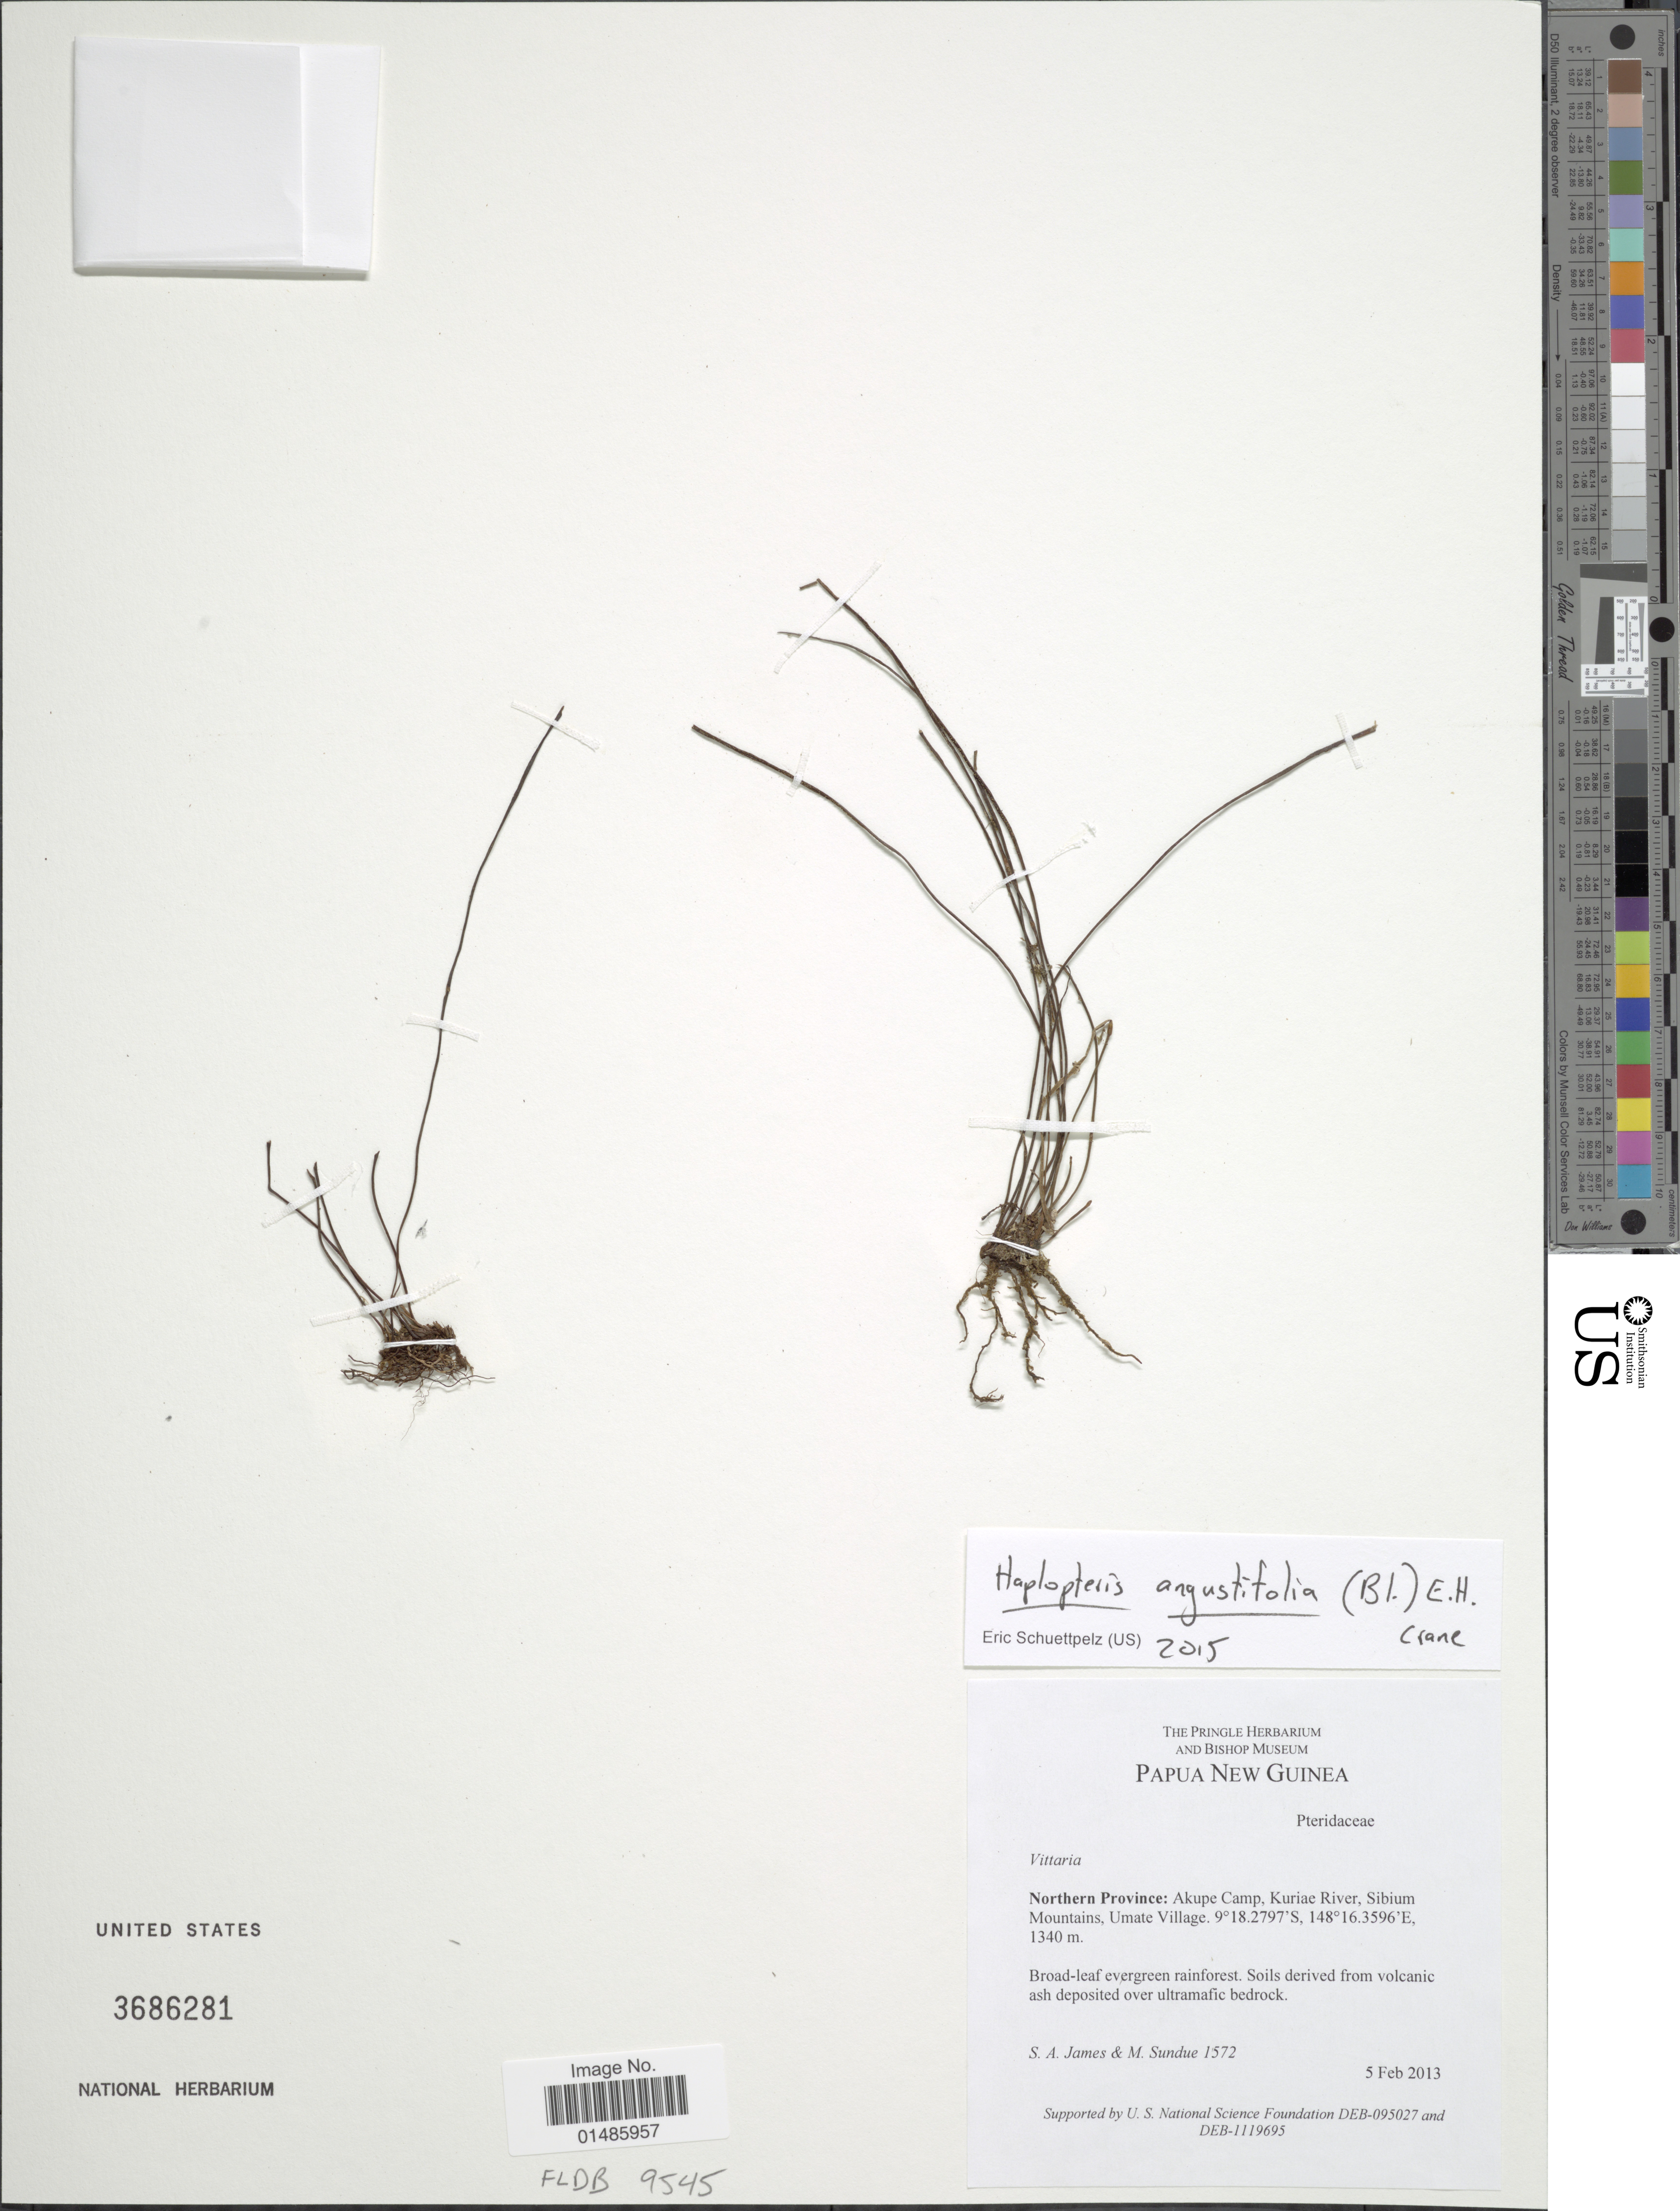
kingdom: Plantae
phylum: Tracheophyta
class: Polypodiopsida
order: Polypodiales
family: Pteridaceae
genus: Haplopteris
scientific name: Haplopteris angustifolia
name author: (Blume) E.H. Crane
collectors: S. James & M. Sundue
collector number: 1572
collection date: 2013-02-05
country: Papua New Guinea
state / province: Northern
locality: Akupe Camp, Kuriae River, Sibium Mountains, Umate Village.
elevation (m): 1340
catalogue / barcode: US 3686281